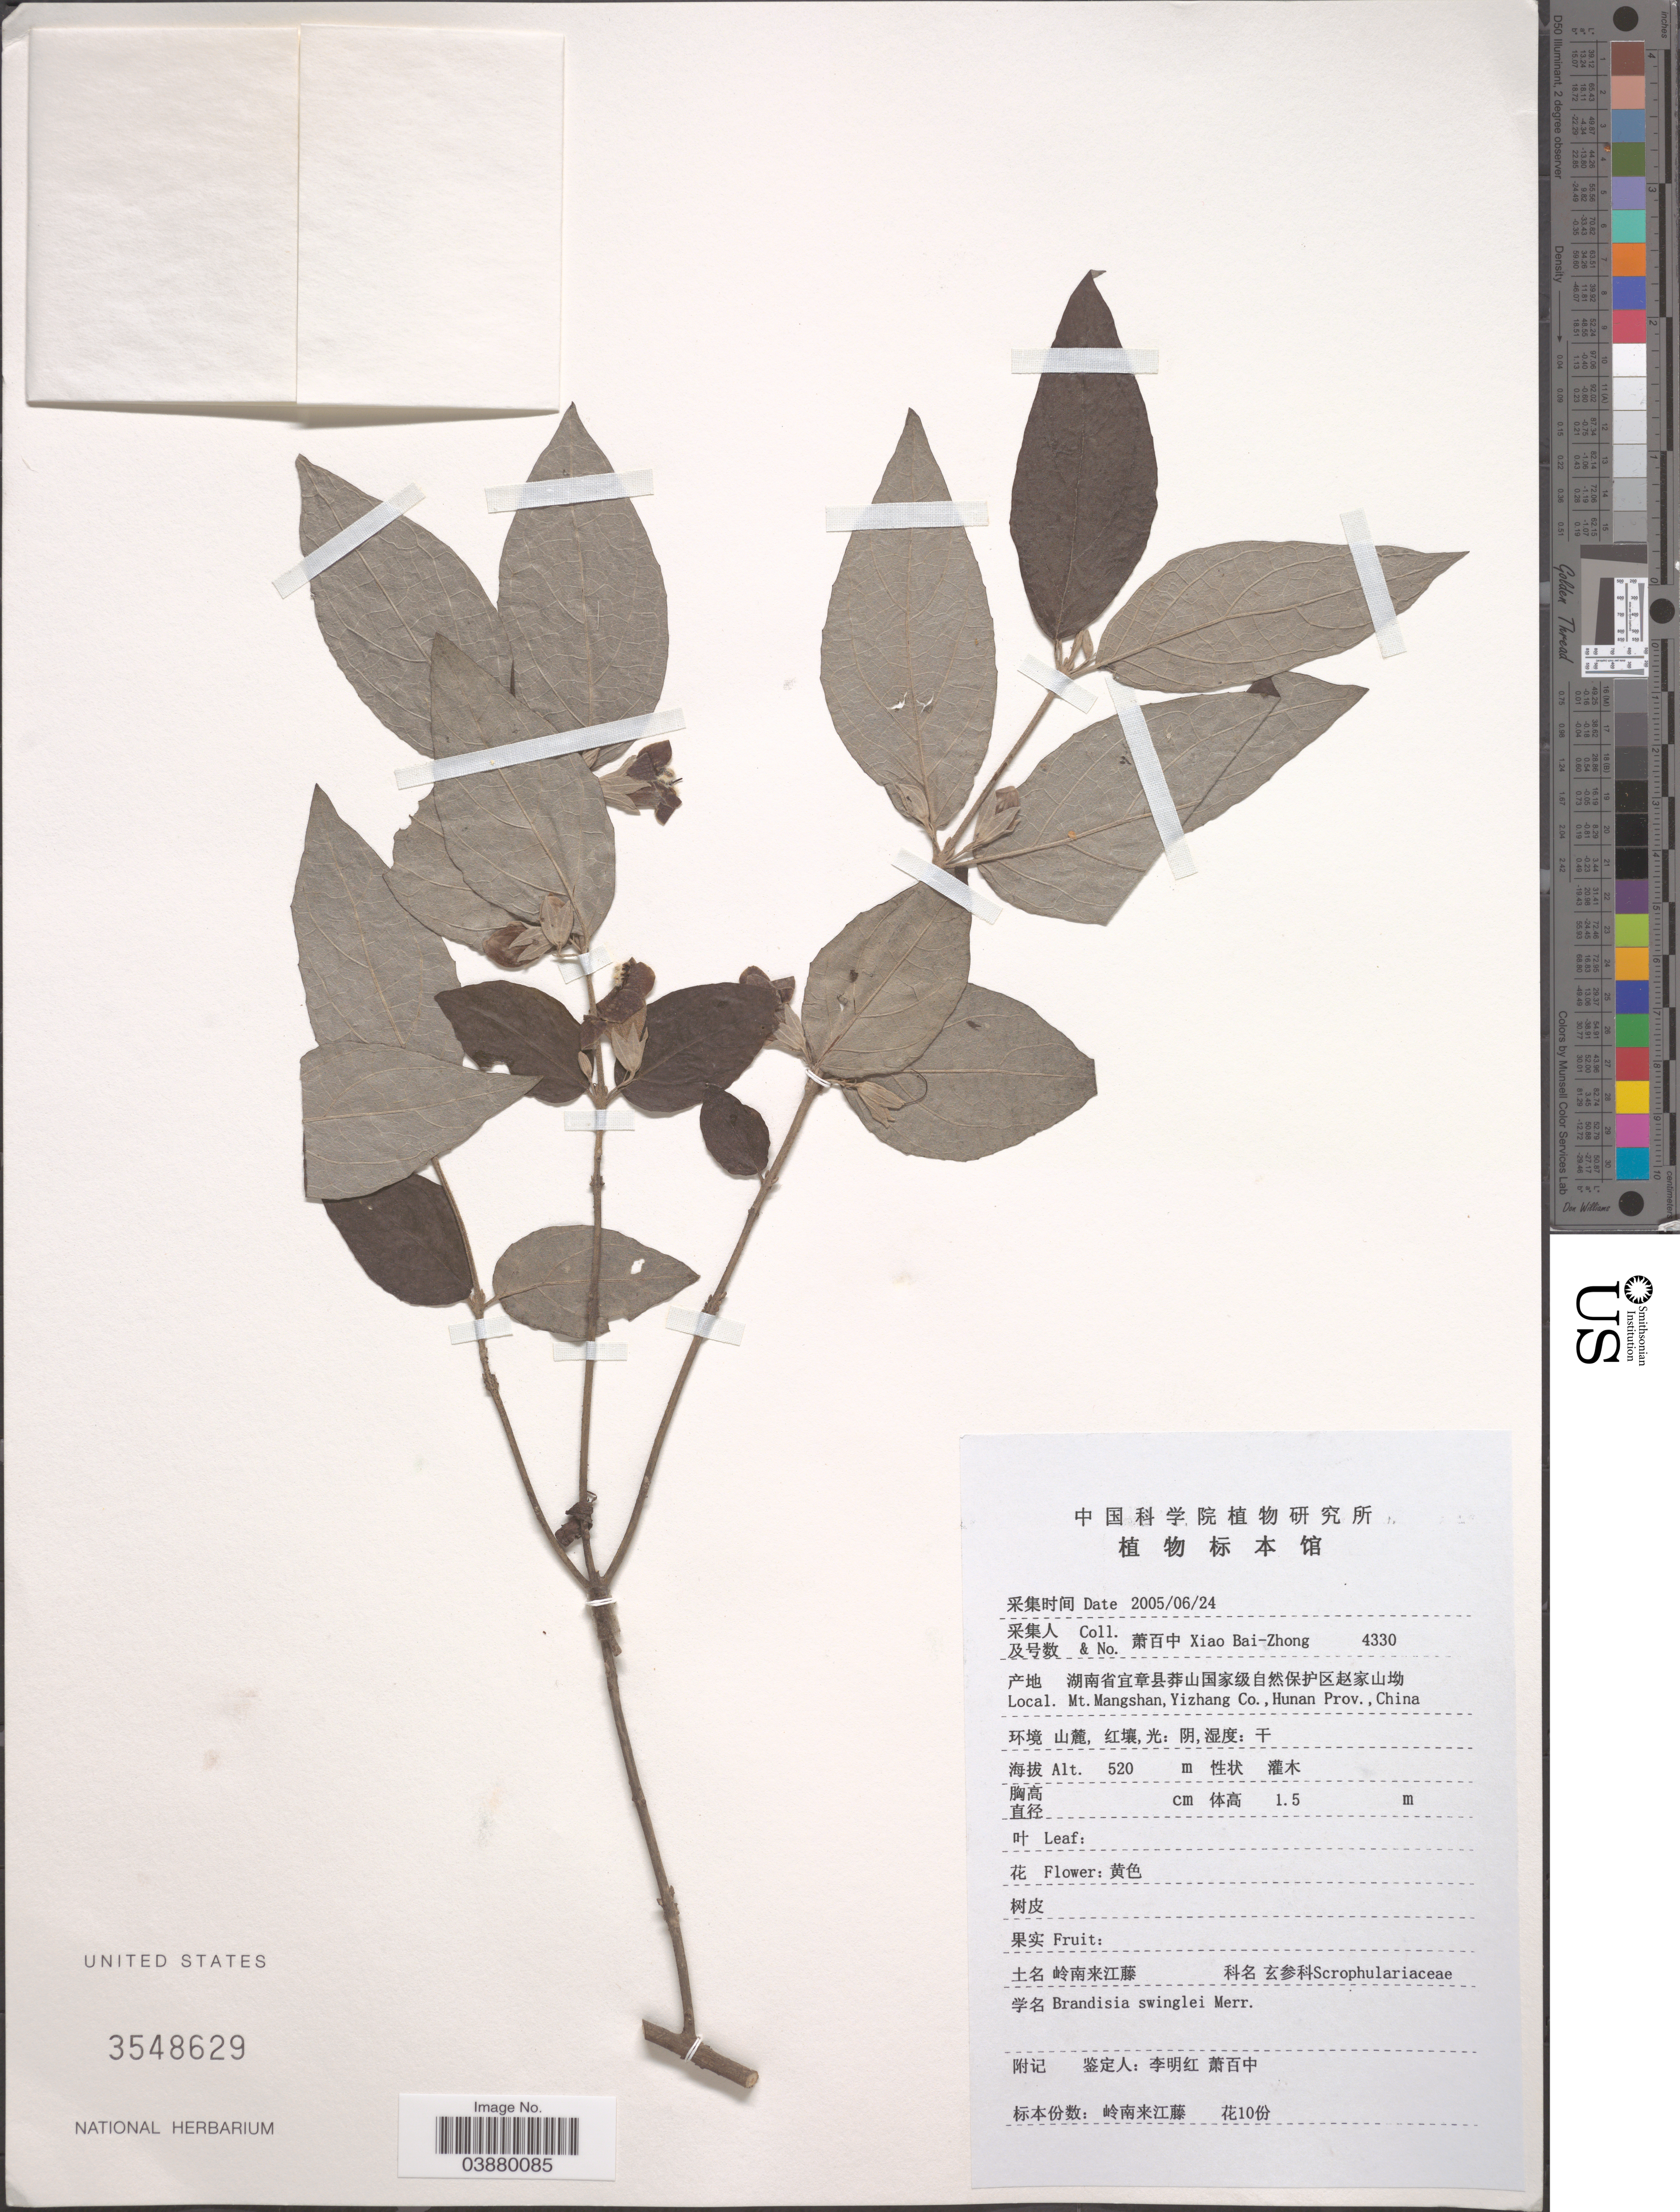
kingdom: Plantae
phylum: Tracheophyta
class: Magnoliopsida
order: Lamiales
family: Orobanchaceae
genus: Brandisia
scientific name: Brandisia swinglei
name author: Merr.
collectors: B. Z. Xiao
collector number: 4330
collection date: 2005-06-24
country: China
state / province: Hunan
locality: Mt. Mangshan, Yizhang Co.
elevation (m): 520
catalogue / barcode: US 3548629